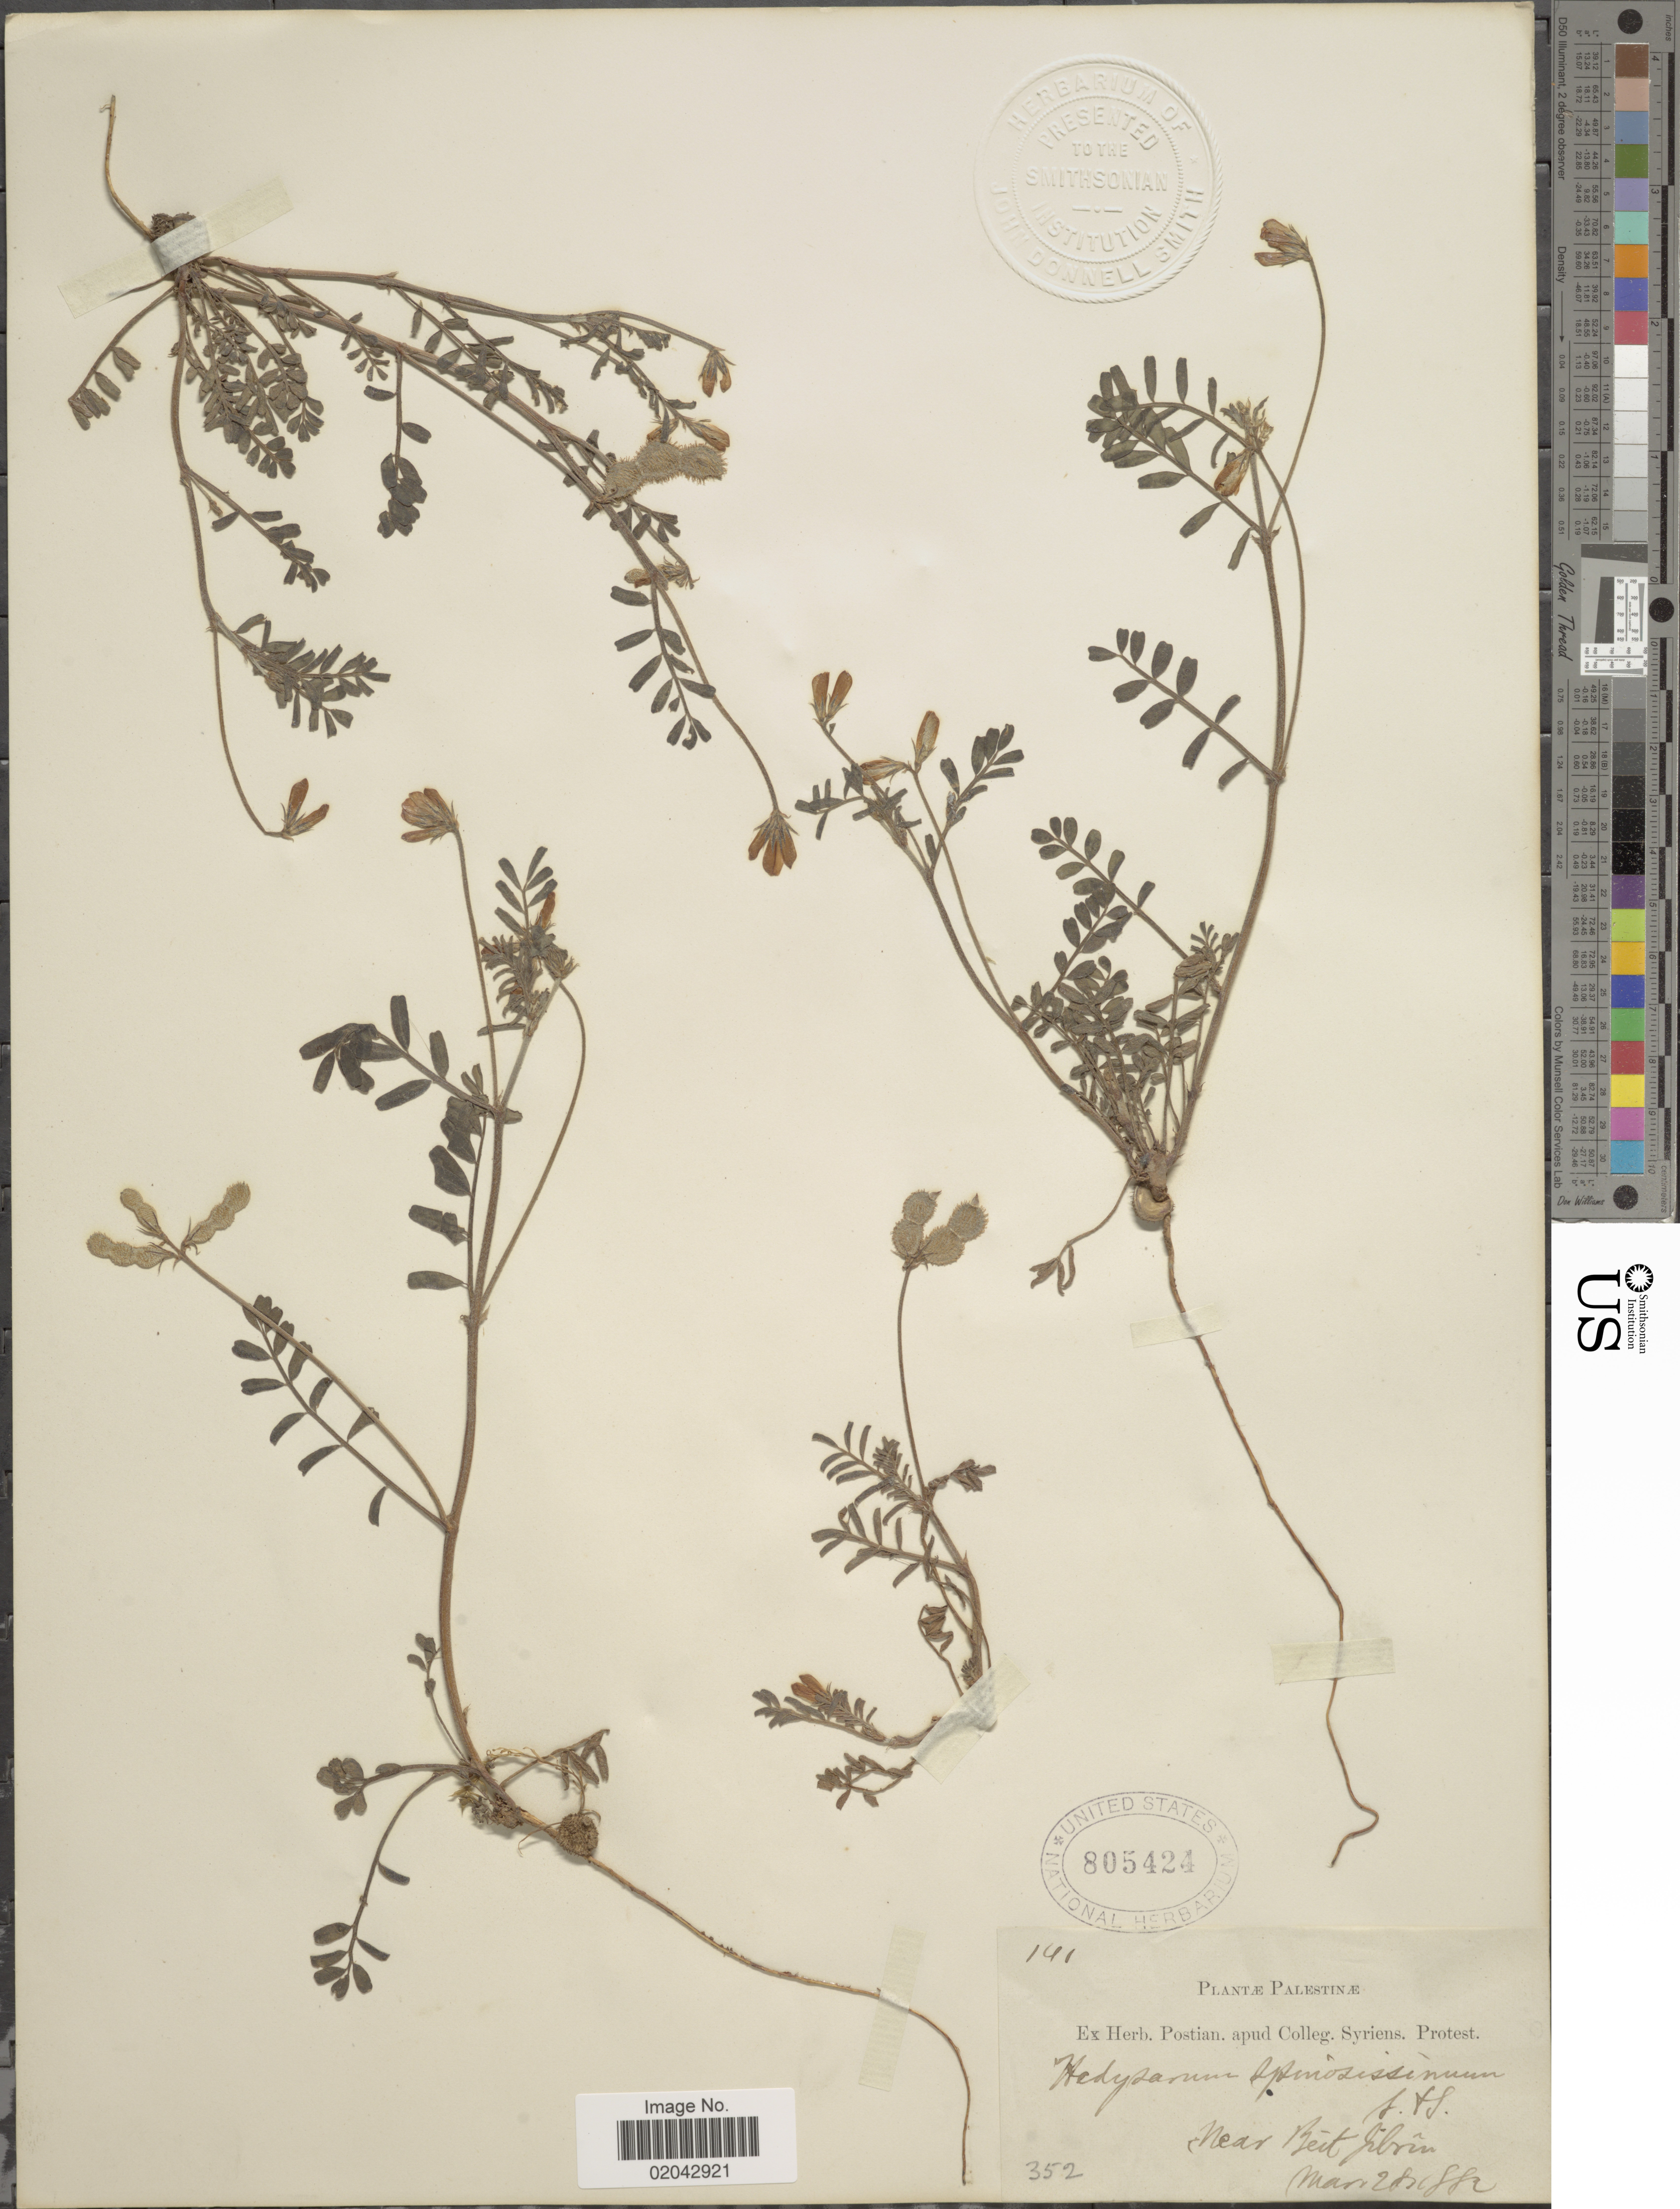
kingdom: Plantae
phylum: Tracheophyta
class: Magnoliopsida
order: Fabales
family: Fabaceae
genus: Hedysarum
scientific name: Hedysarum capitatum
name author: Burm. f.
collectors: ex herb. Postian. apud Colleg. Syriens. Protest. USE "Fannie P. A. Shepard" (10308853) AS PRIMARY COLLECTOR INSTEAD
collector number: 141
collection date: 1882-03-28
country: Israel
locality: Palestinae, Near Beit Jibrin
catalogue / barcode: US 805424